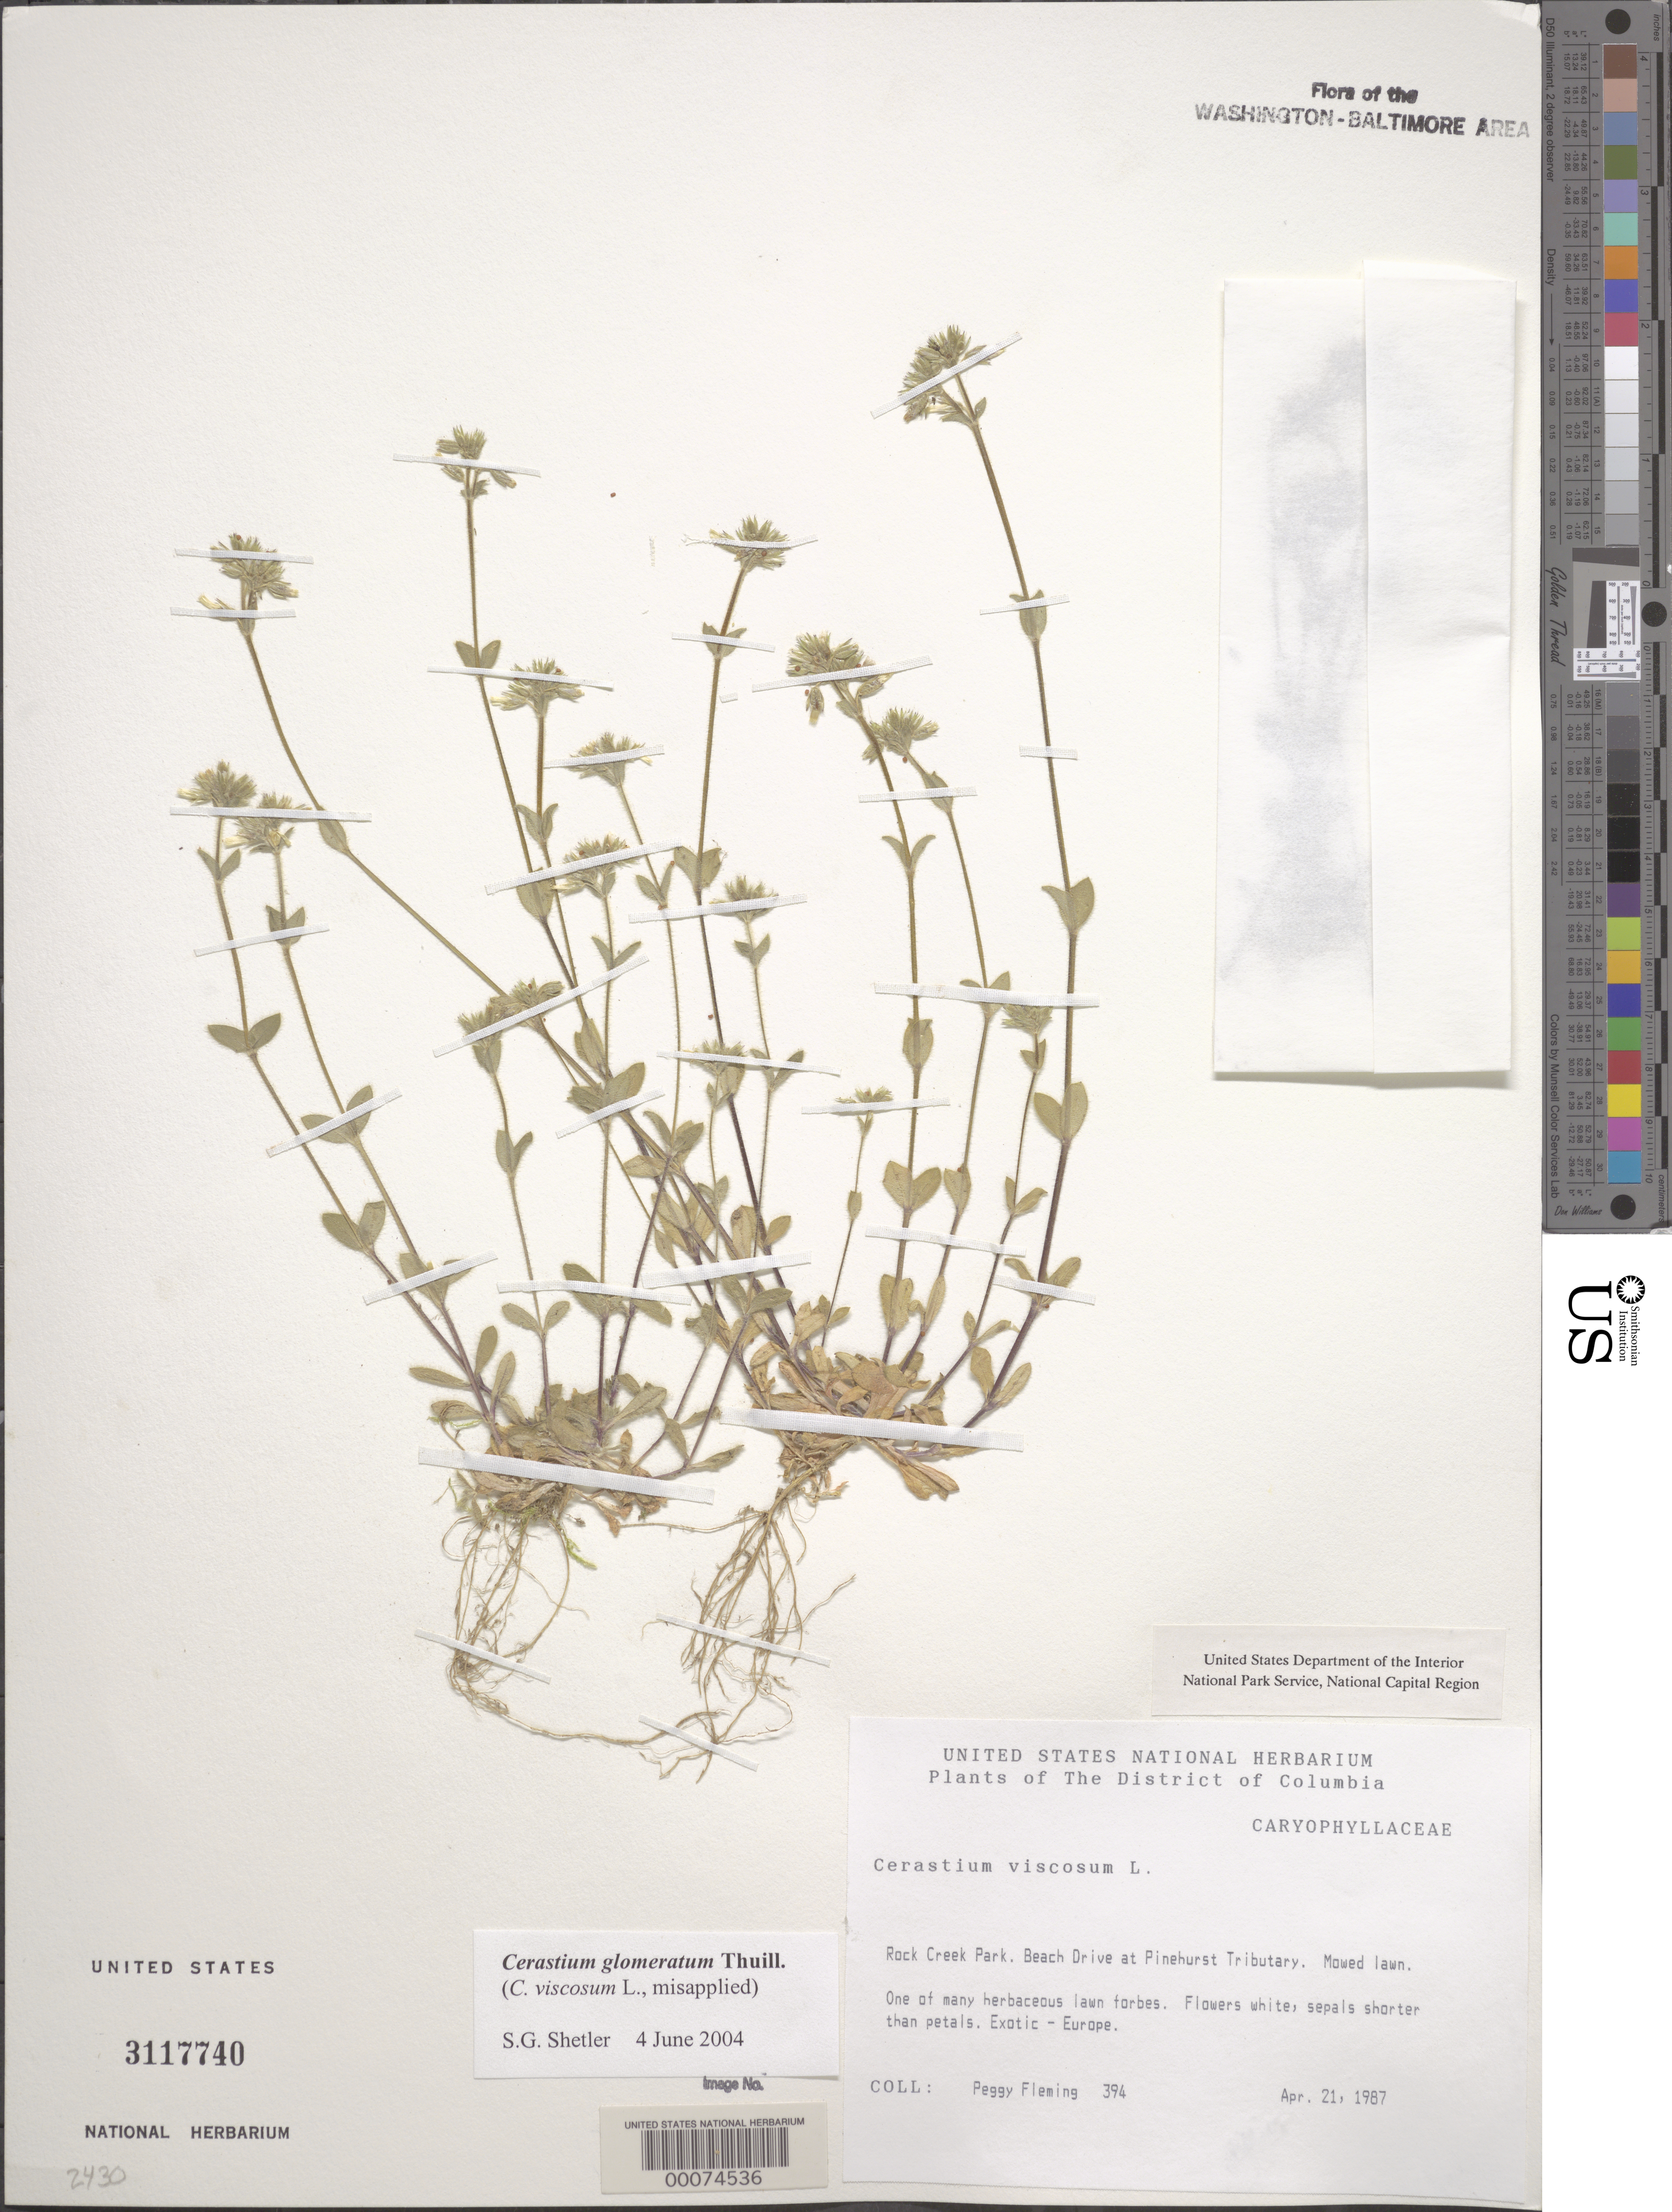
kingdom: Plantae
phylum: Tracheophyta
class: Magnoliopsida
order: Caryophyllales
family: Caryophyllaceae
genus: Cerastium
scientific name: Cerastium glomeratum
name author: Thuill.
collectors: P. Fleming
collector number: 394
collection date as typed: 21 Apr 1987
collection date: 1987-04-21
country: United States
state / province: District of Columbia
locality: Rock Creek Park. Beach Drive at Pinehurst Tributary. Rock Creek Park & vicinity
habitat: Mowed lawn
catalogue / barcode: US 3117740